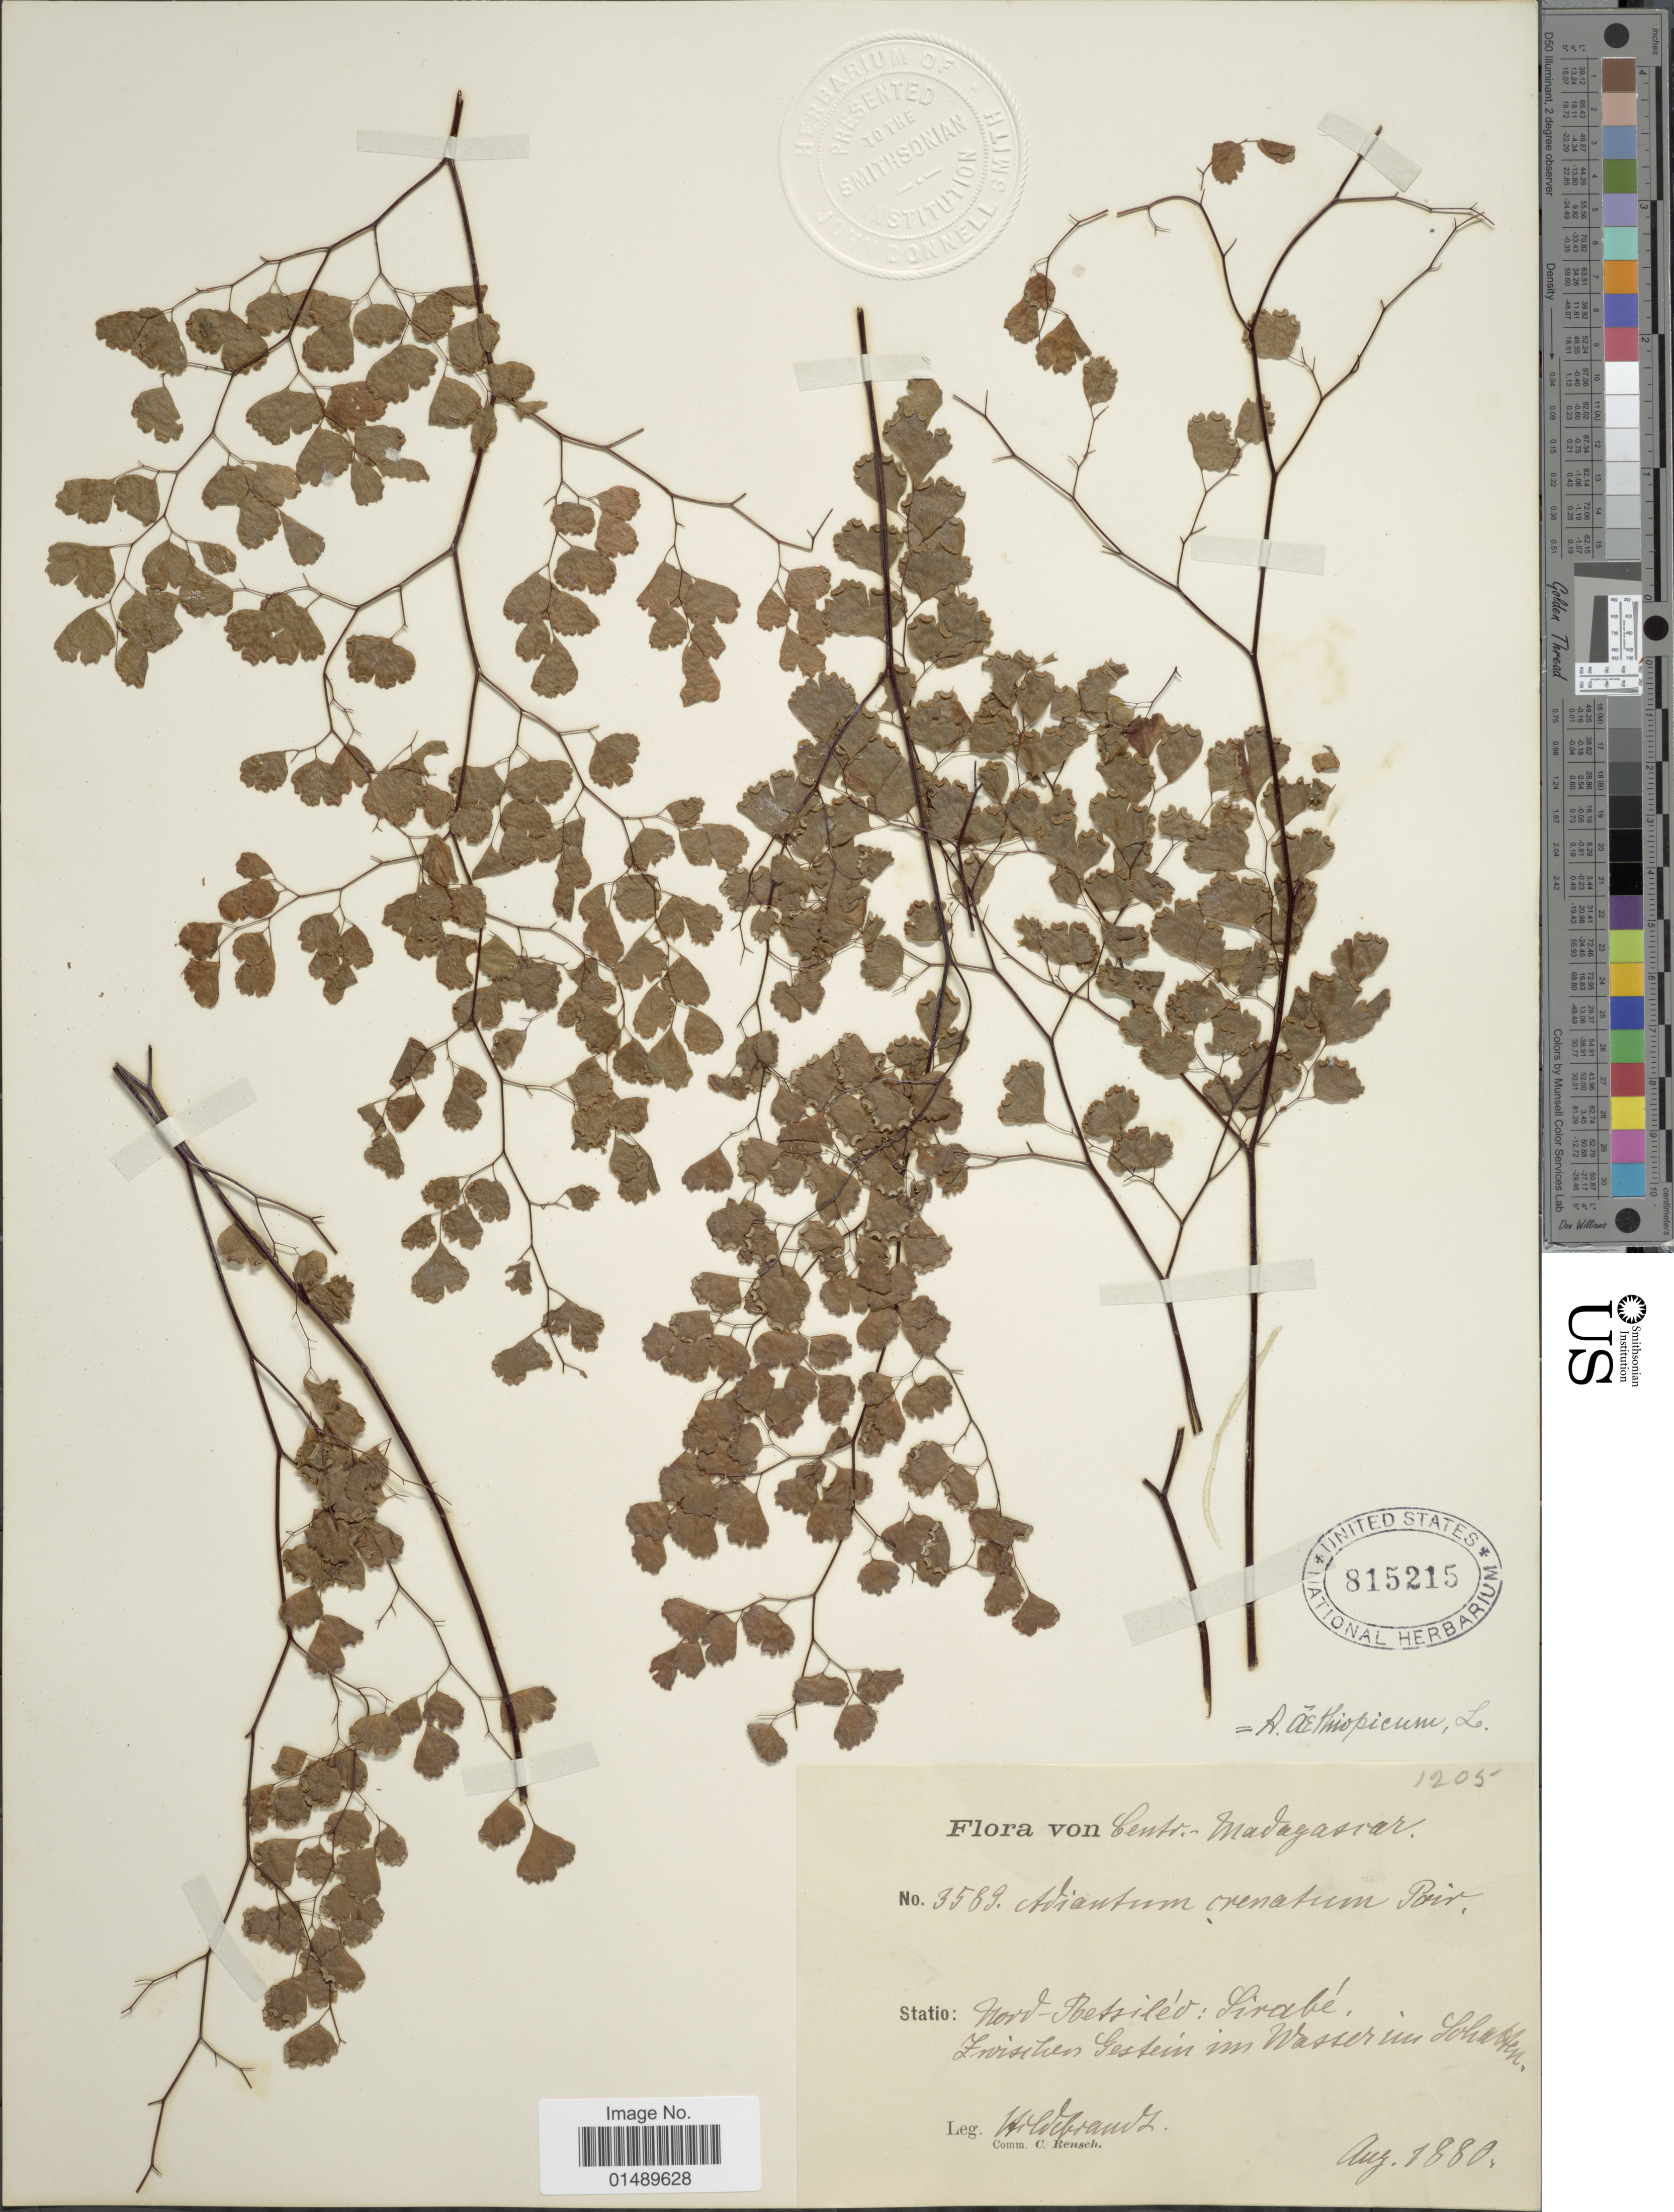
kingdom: Plantae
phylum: Tracheophyta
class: Polypodiopsida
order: Polypodiales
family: Pteridaceae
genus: Adiantum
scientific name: Adiantum poiretii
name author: Wikstr.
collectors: J. Hildebrandt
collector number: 3589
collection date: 1880-08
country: Madagascar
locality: Centr. Madagascar, Nord-Betsileo: Sirabe.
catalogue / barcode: US 815215